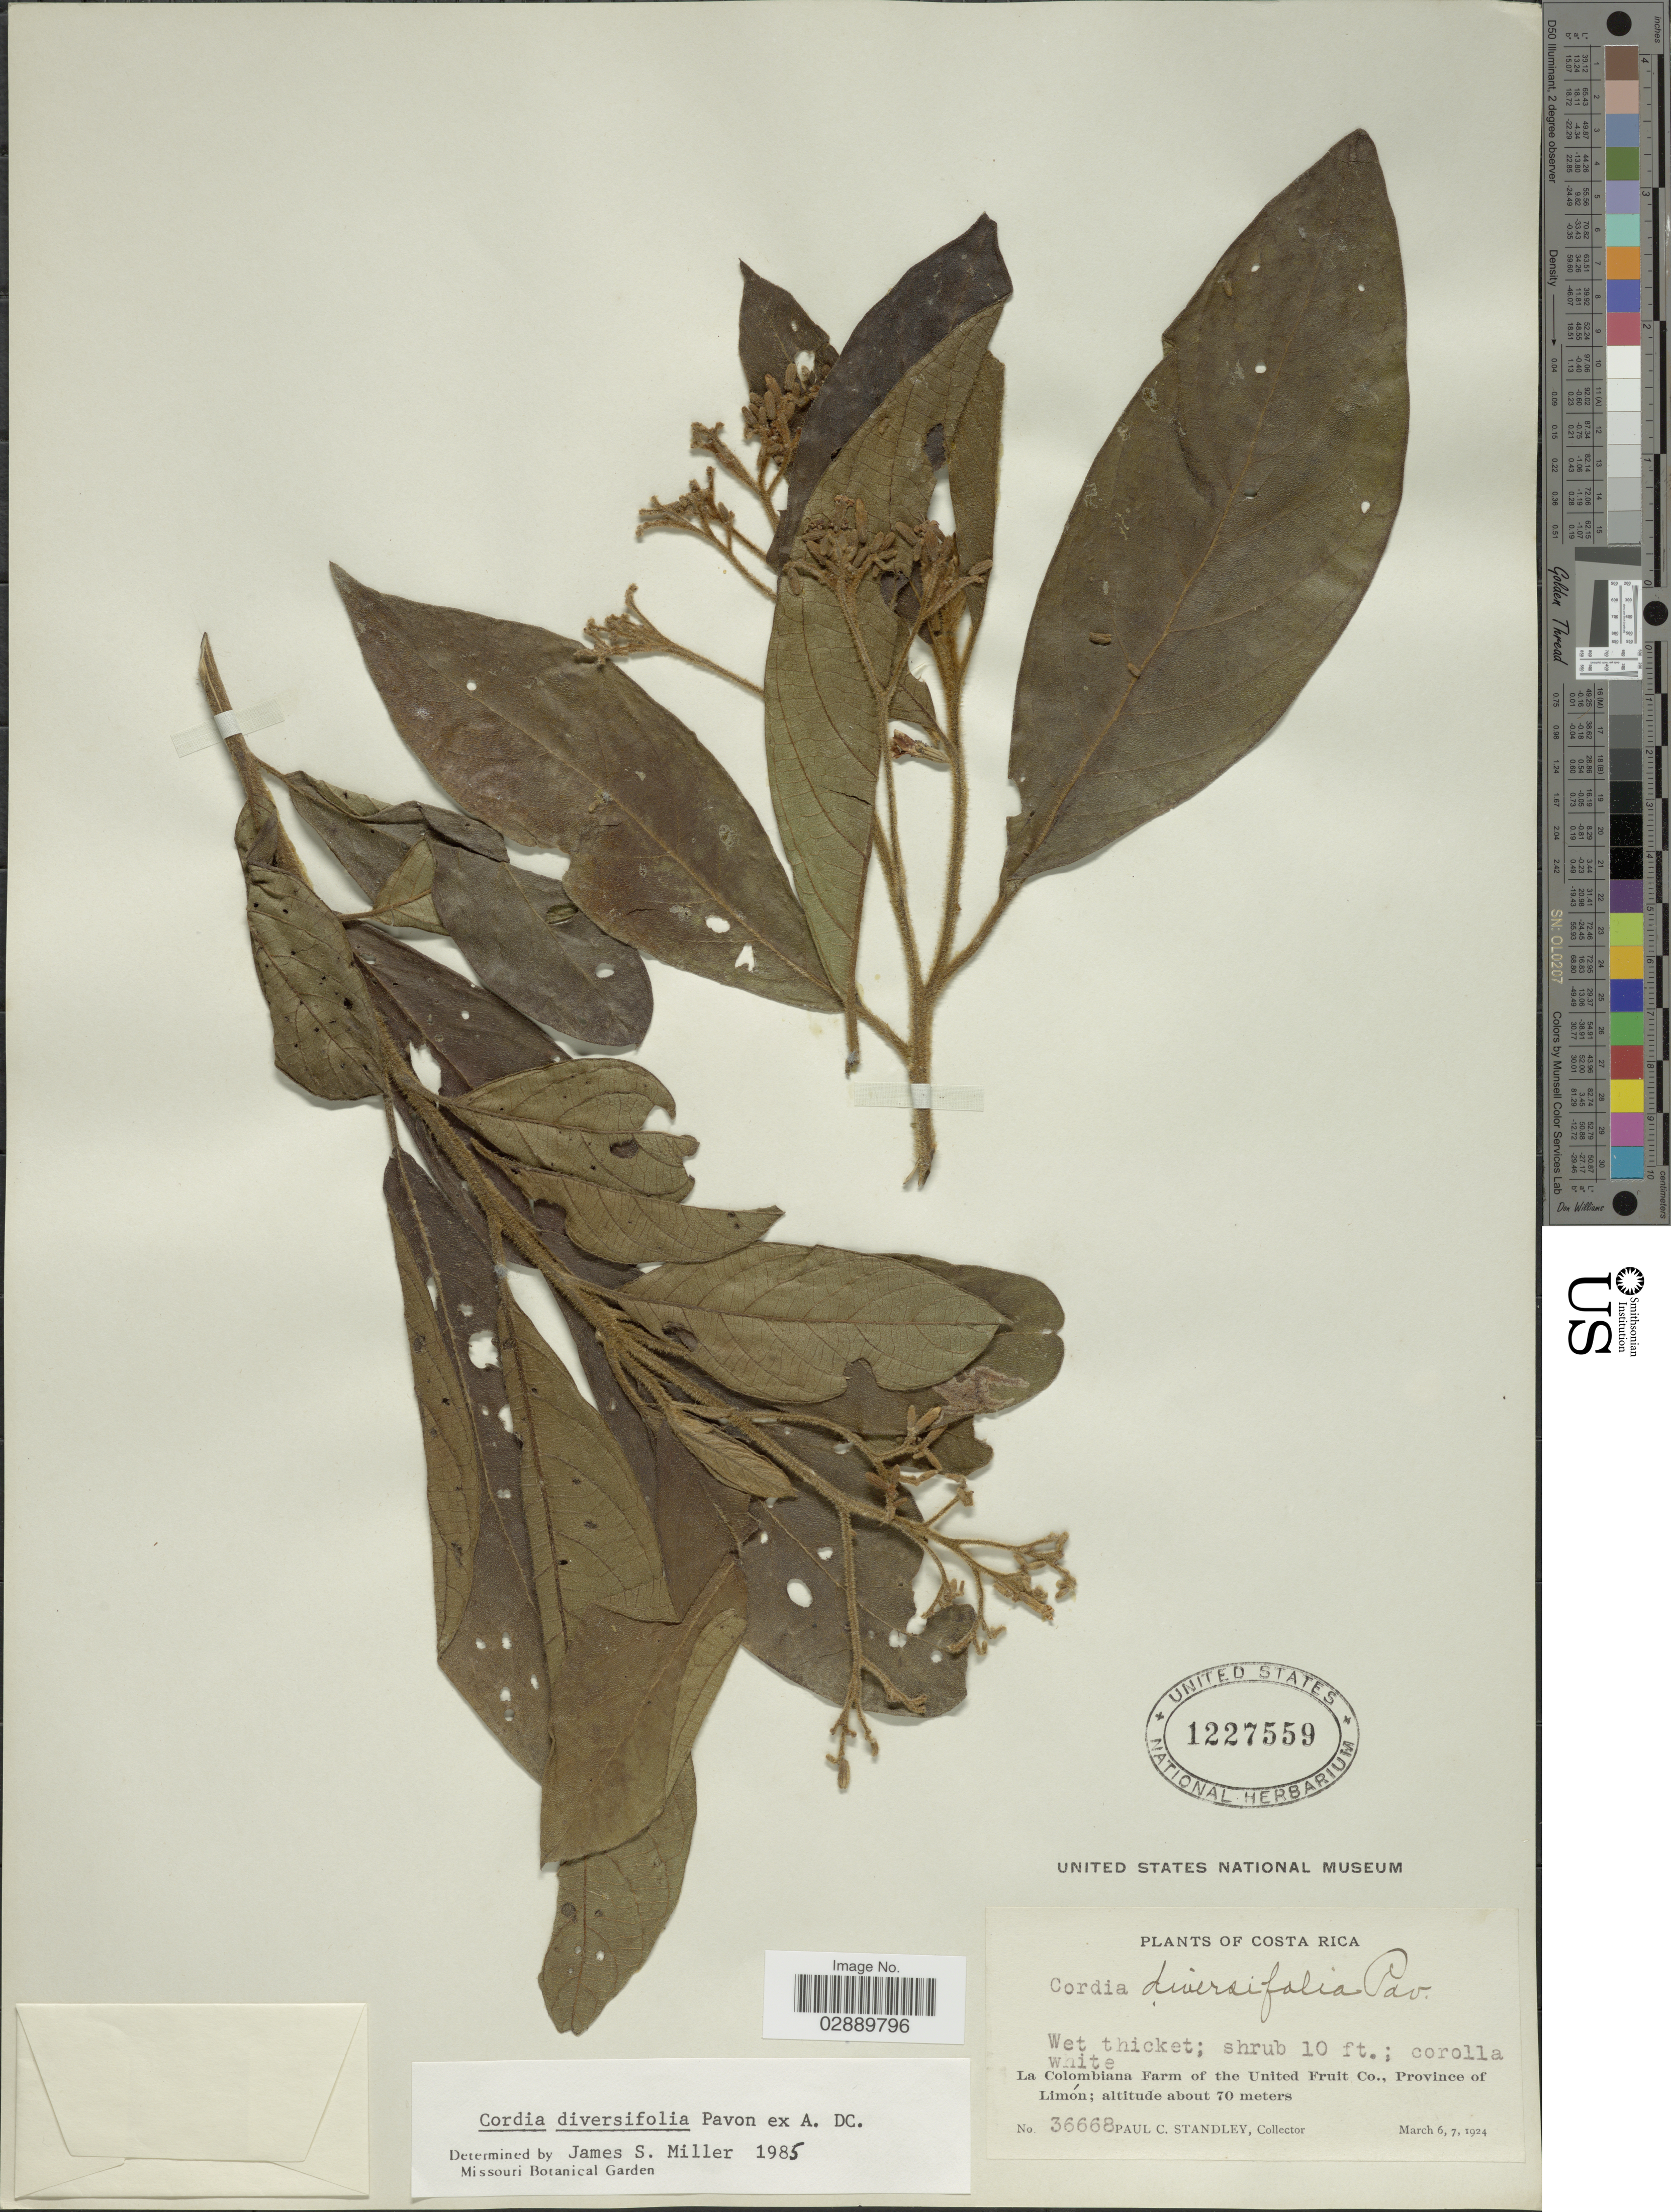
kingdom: Plantae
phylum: Tracheophyta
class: Magnoliopsida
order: Boraginales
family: Cordiaceae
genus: Cordia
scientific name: Cordia diversifolia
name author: Pav. ex DC.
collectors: P. C. Standley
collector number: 36668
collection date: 1924-03-06/1924-03-07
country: Costa Rica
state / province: Limón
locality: La Colombiana Farm of the United Fruit Co.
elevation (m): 70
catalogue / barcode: US 1227559